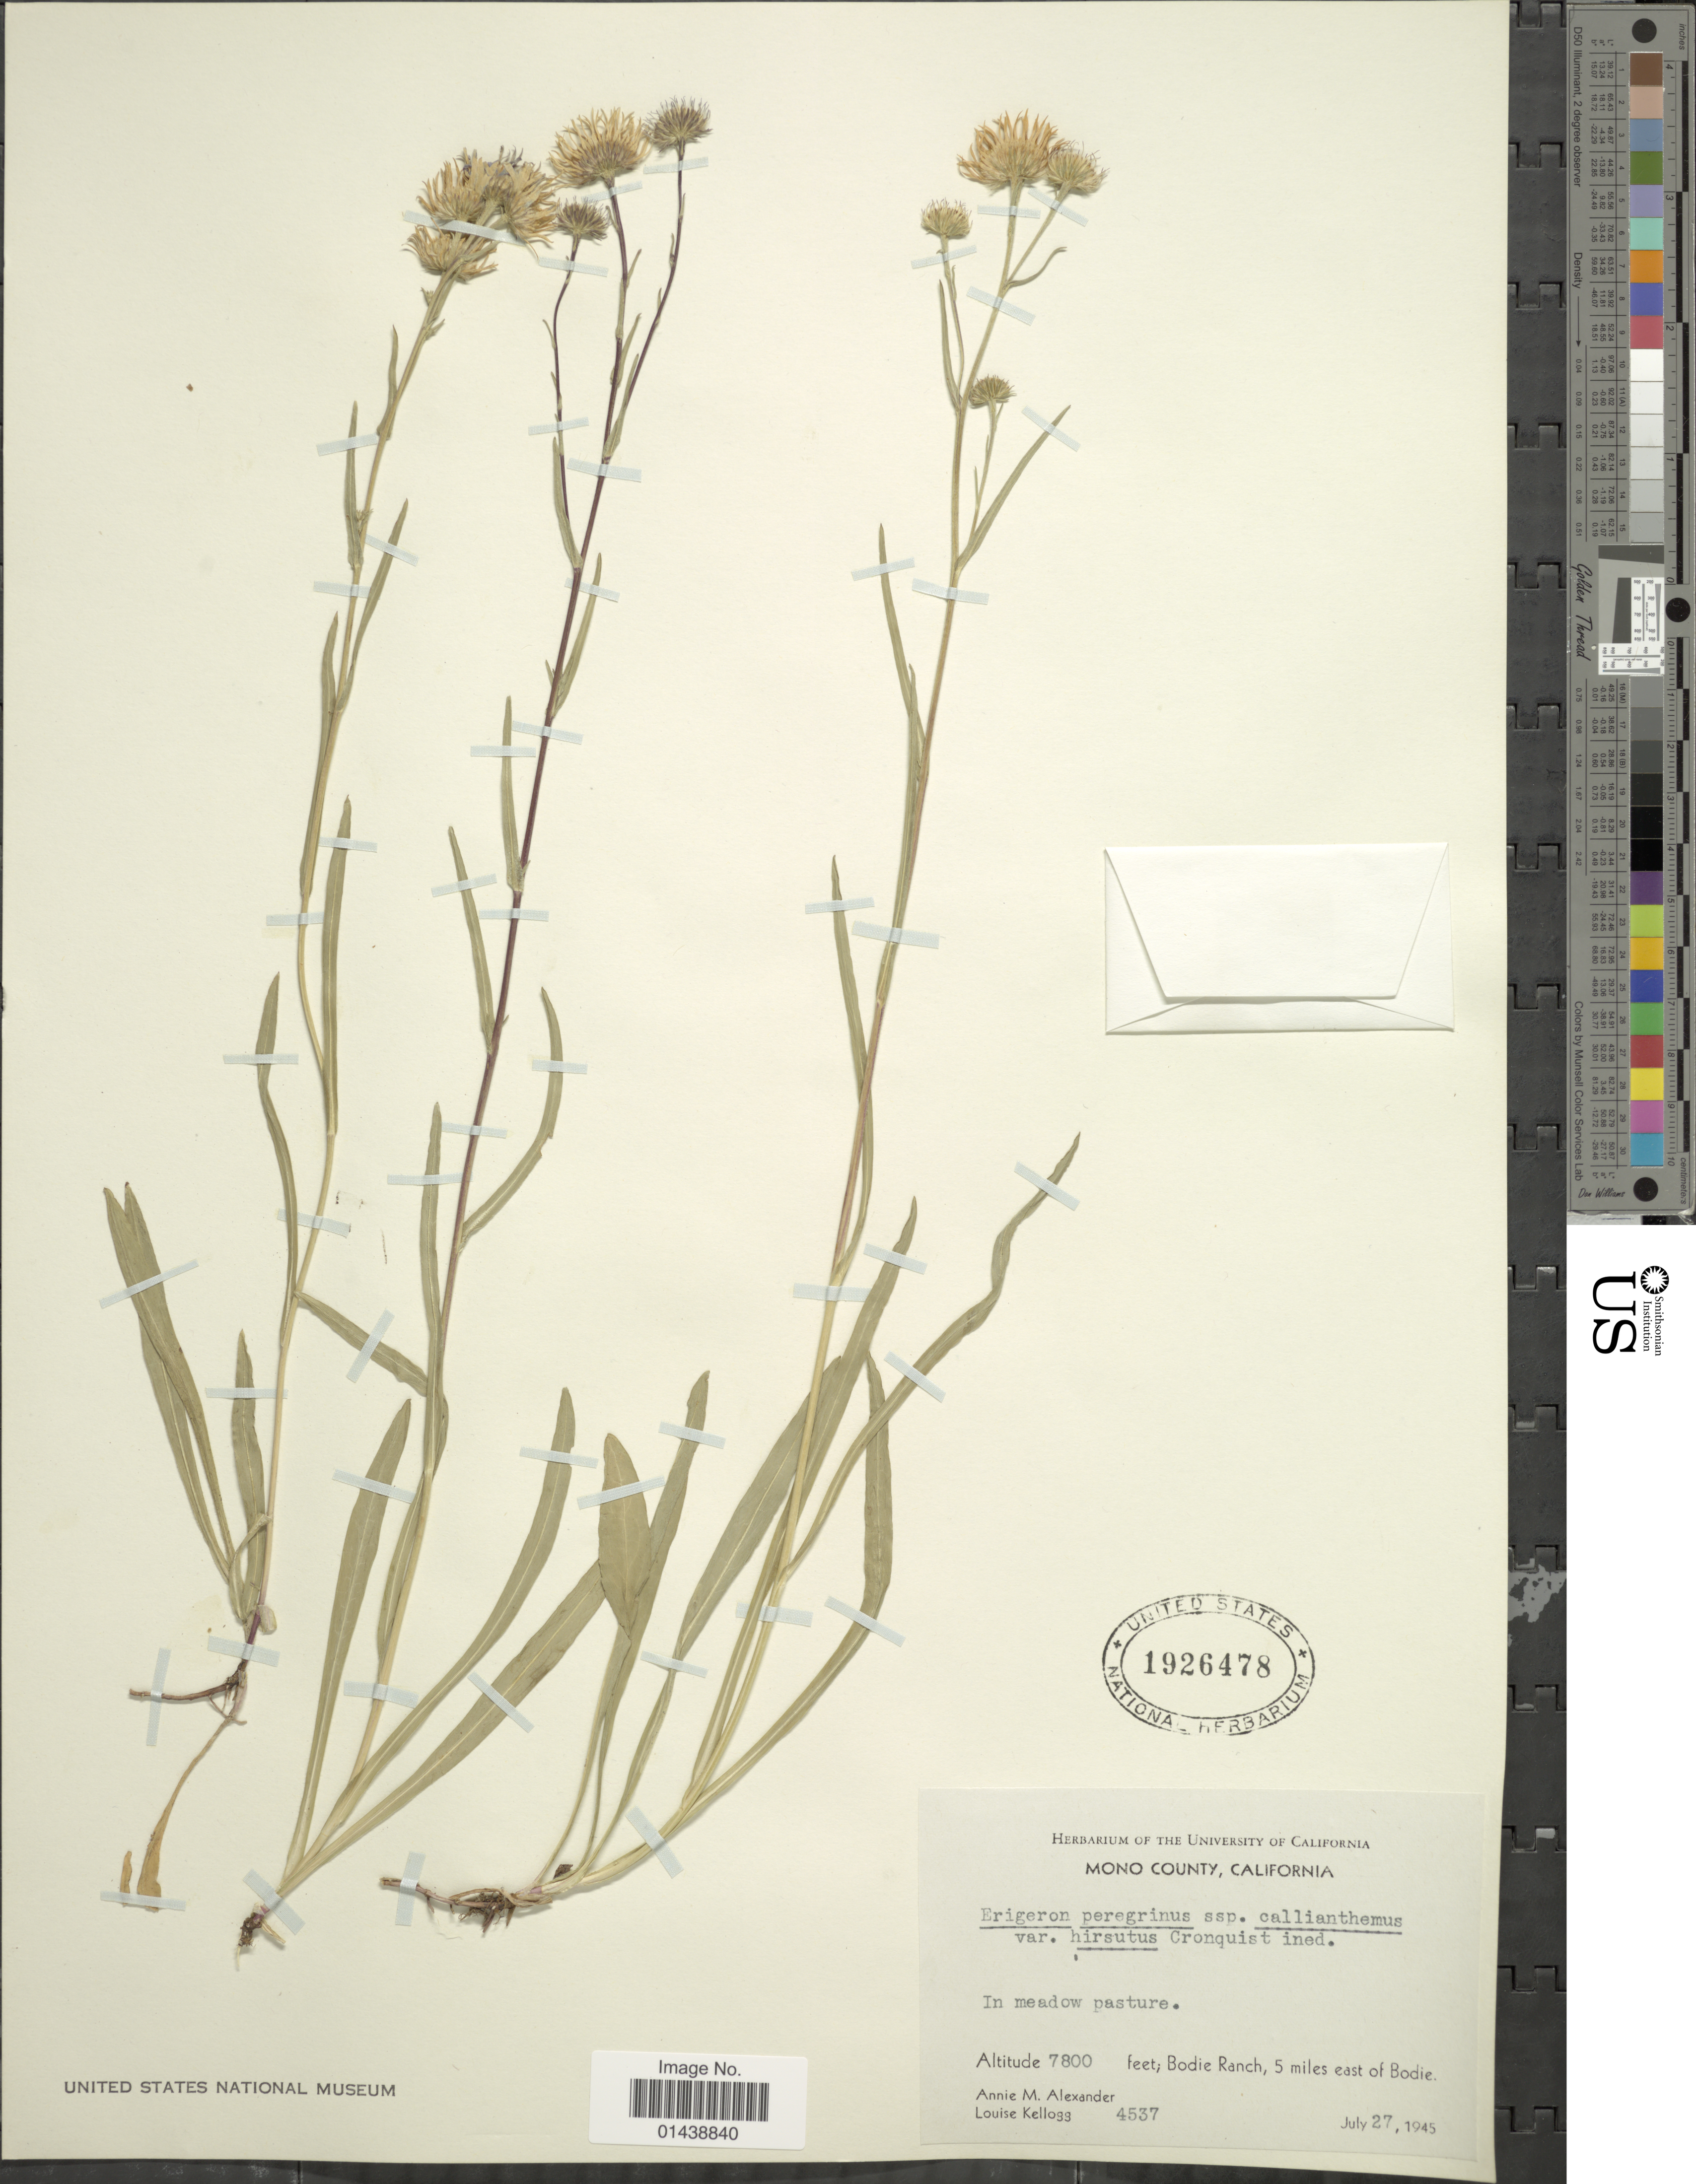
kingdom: Plantae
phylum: Tracheophyta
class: Magnoliopsida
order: Asterales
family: Asteraceae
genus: Erigeron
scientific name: Erigeron peregrinus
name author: (Banks ex Pursh) Greene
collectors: A. M. Alexander & L. Kellogg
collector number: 4537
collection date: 1945-07-27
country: United States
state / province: California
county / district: Mono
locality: Mono County. Bodie Ranch, 5 miles east of Bodie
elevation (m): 2377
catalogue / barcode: US 1926478